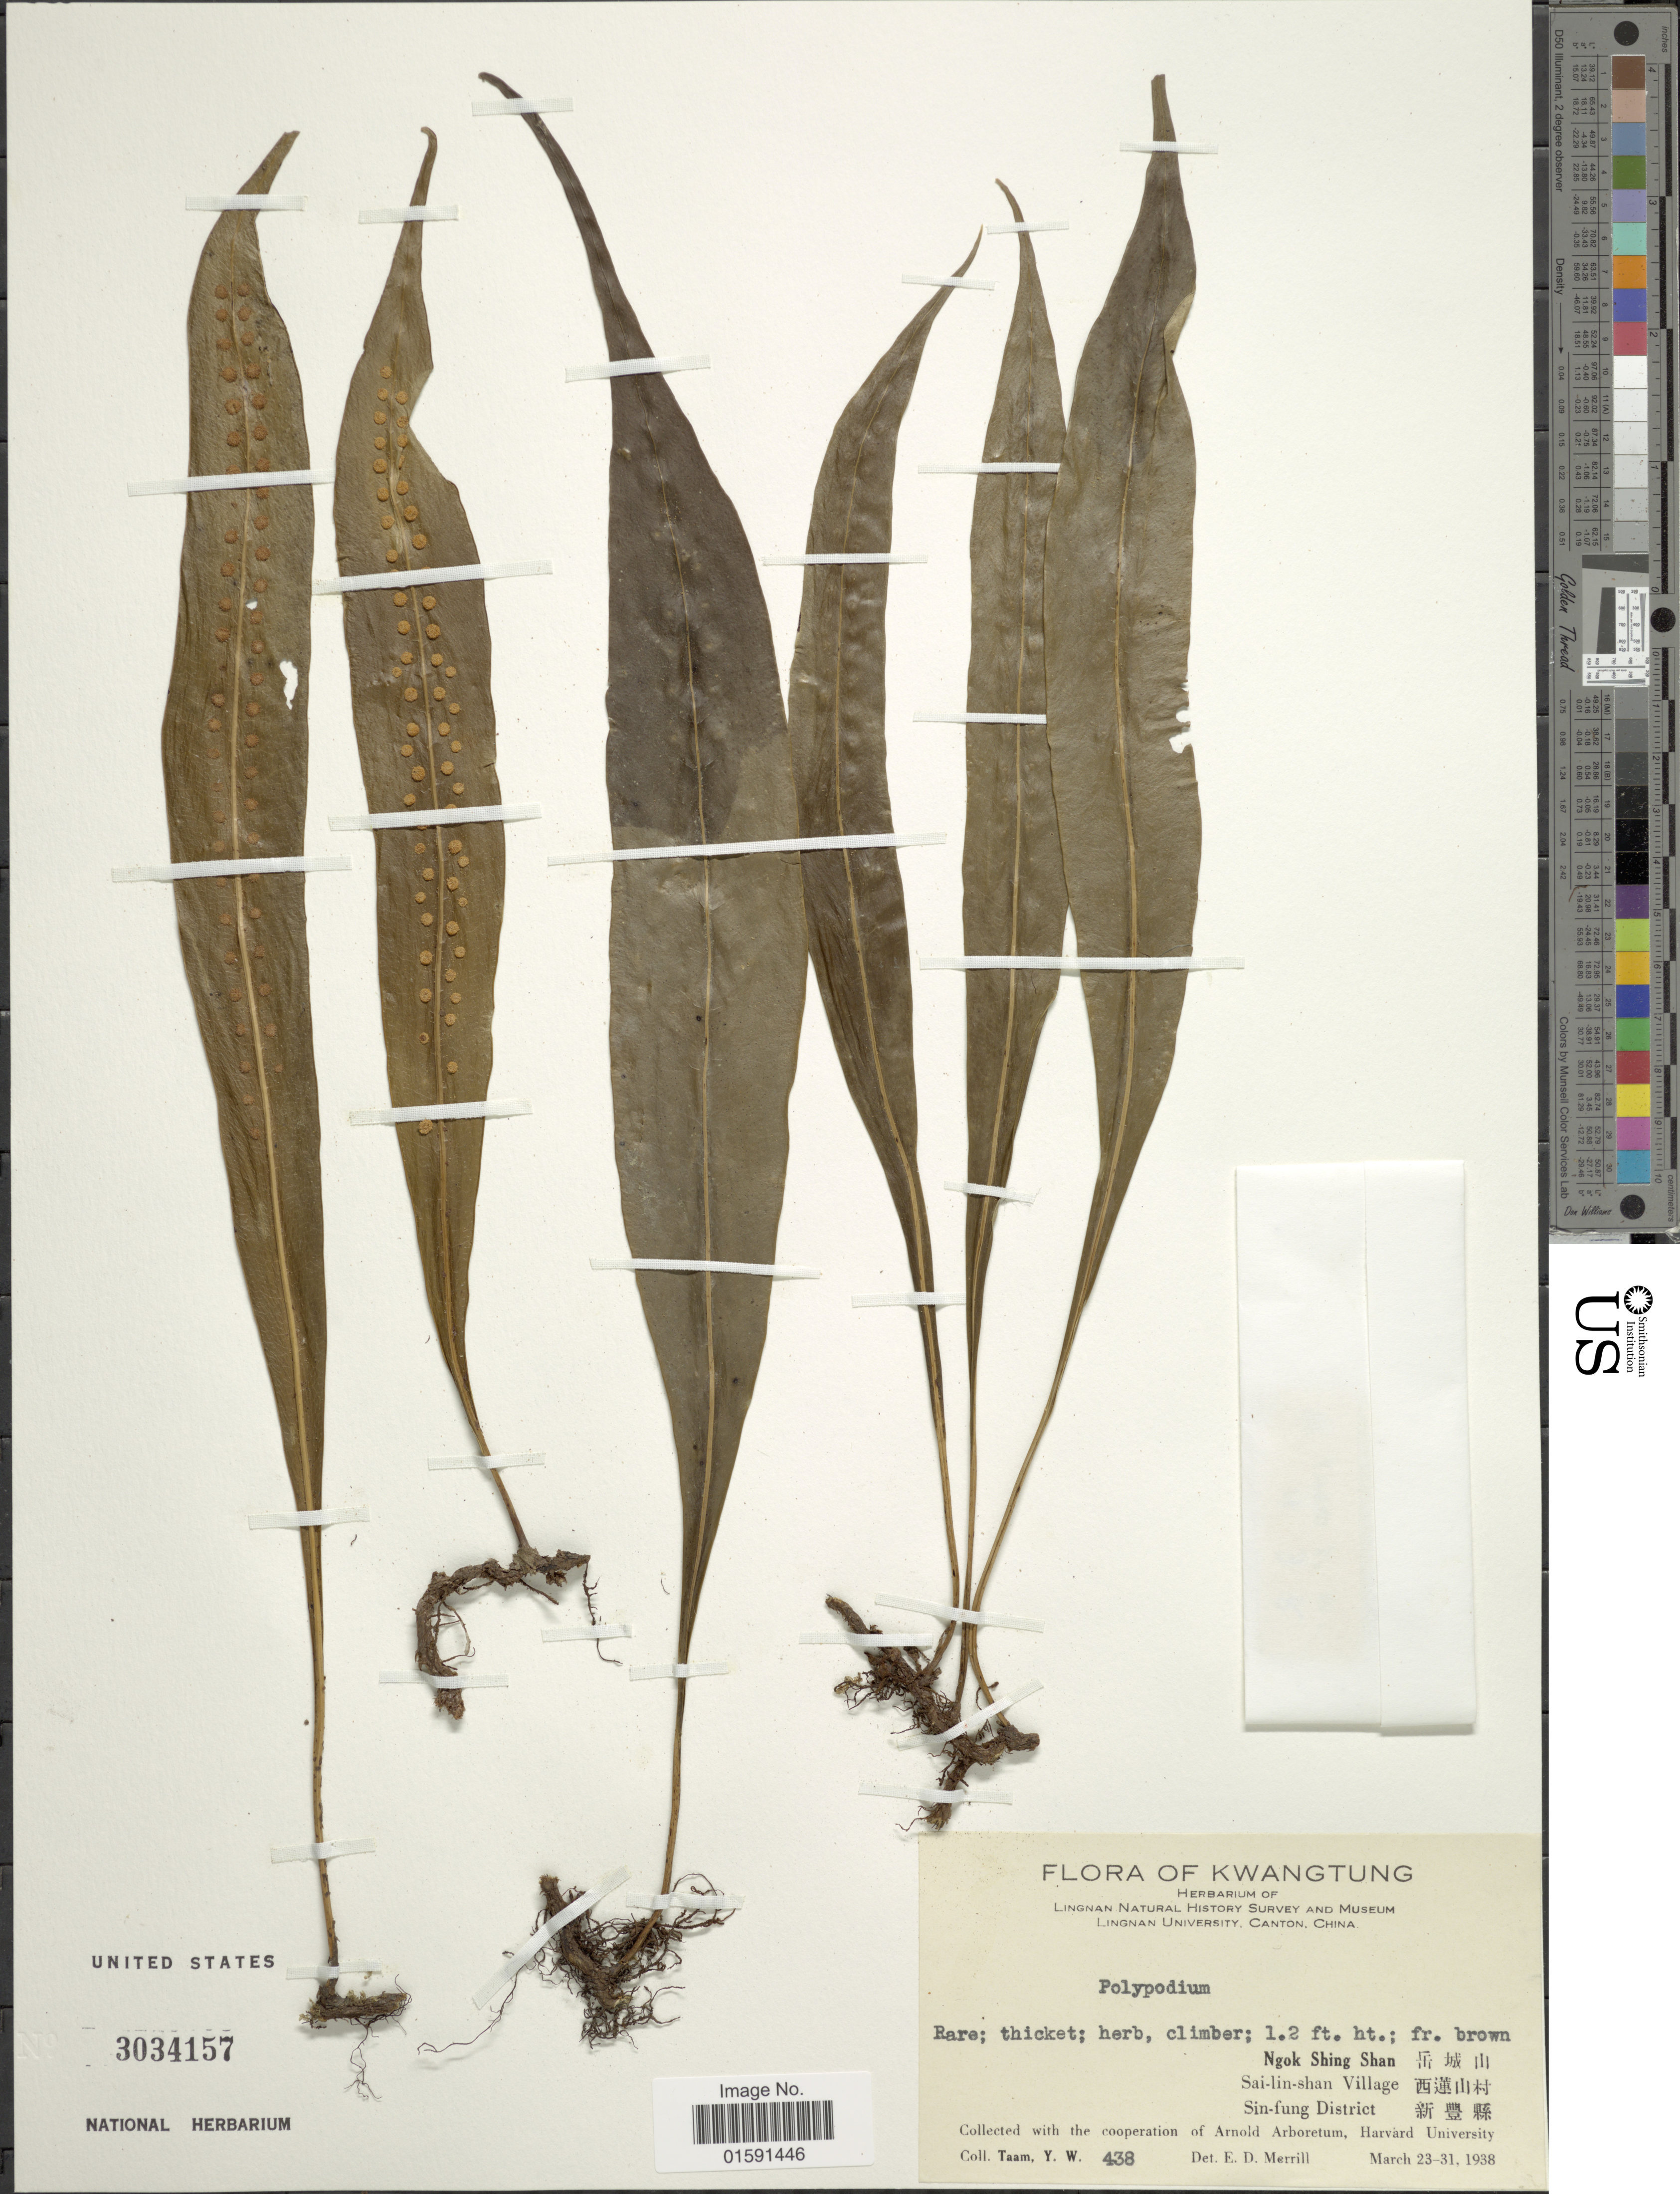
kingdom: Plantae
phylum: Tracheophyta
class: Polypodiopsida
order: Polypodiales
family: Polypodiaceae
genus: Selliguea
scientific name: Selliguea sp.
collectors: Y. W. Taam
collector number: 438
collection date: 1938-03-23/1938-03-31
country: China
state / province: Guangdong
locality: Kwangtung. Ngok Shing Shan, Sai-lin-shan Village, Sin-fung District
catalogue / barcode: US 3034157